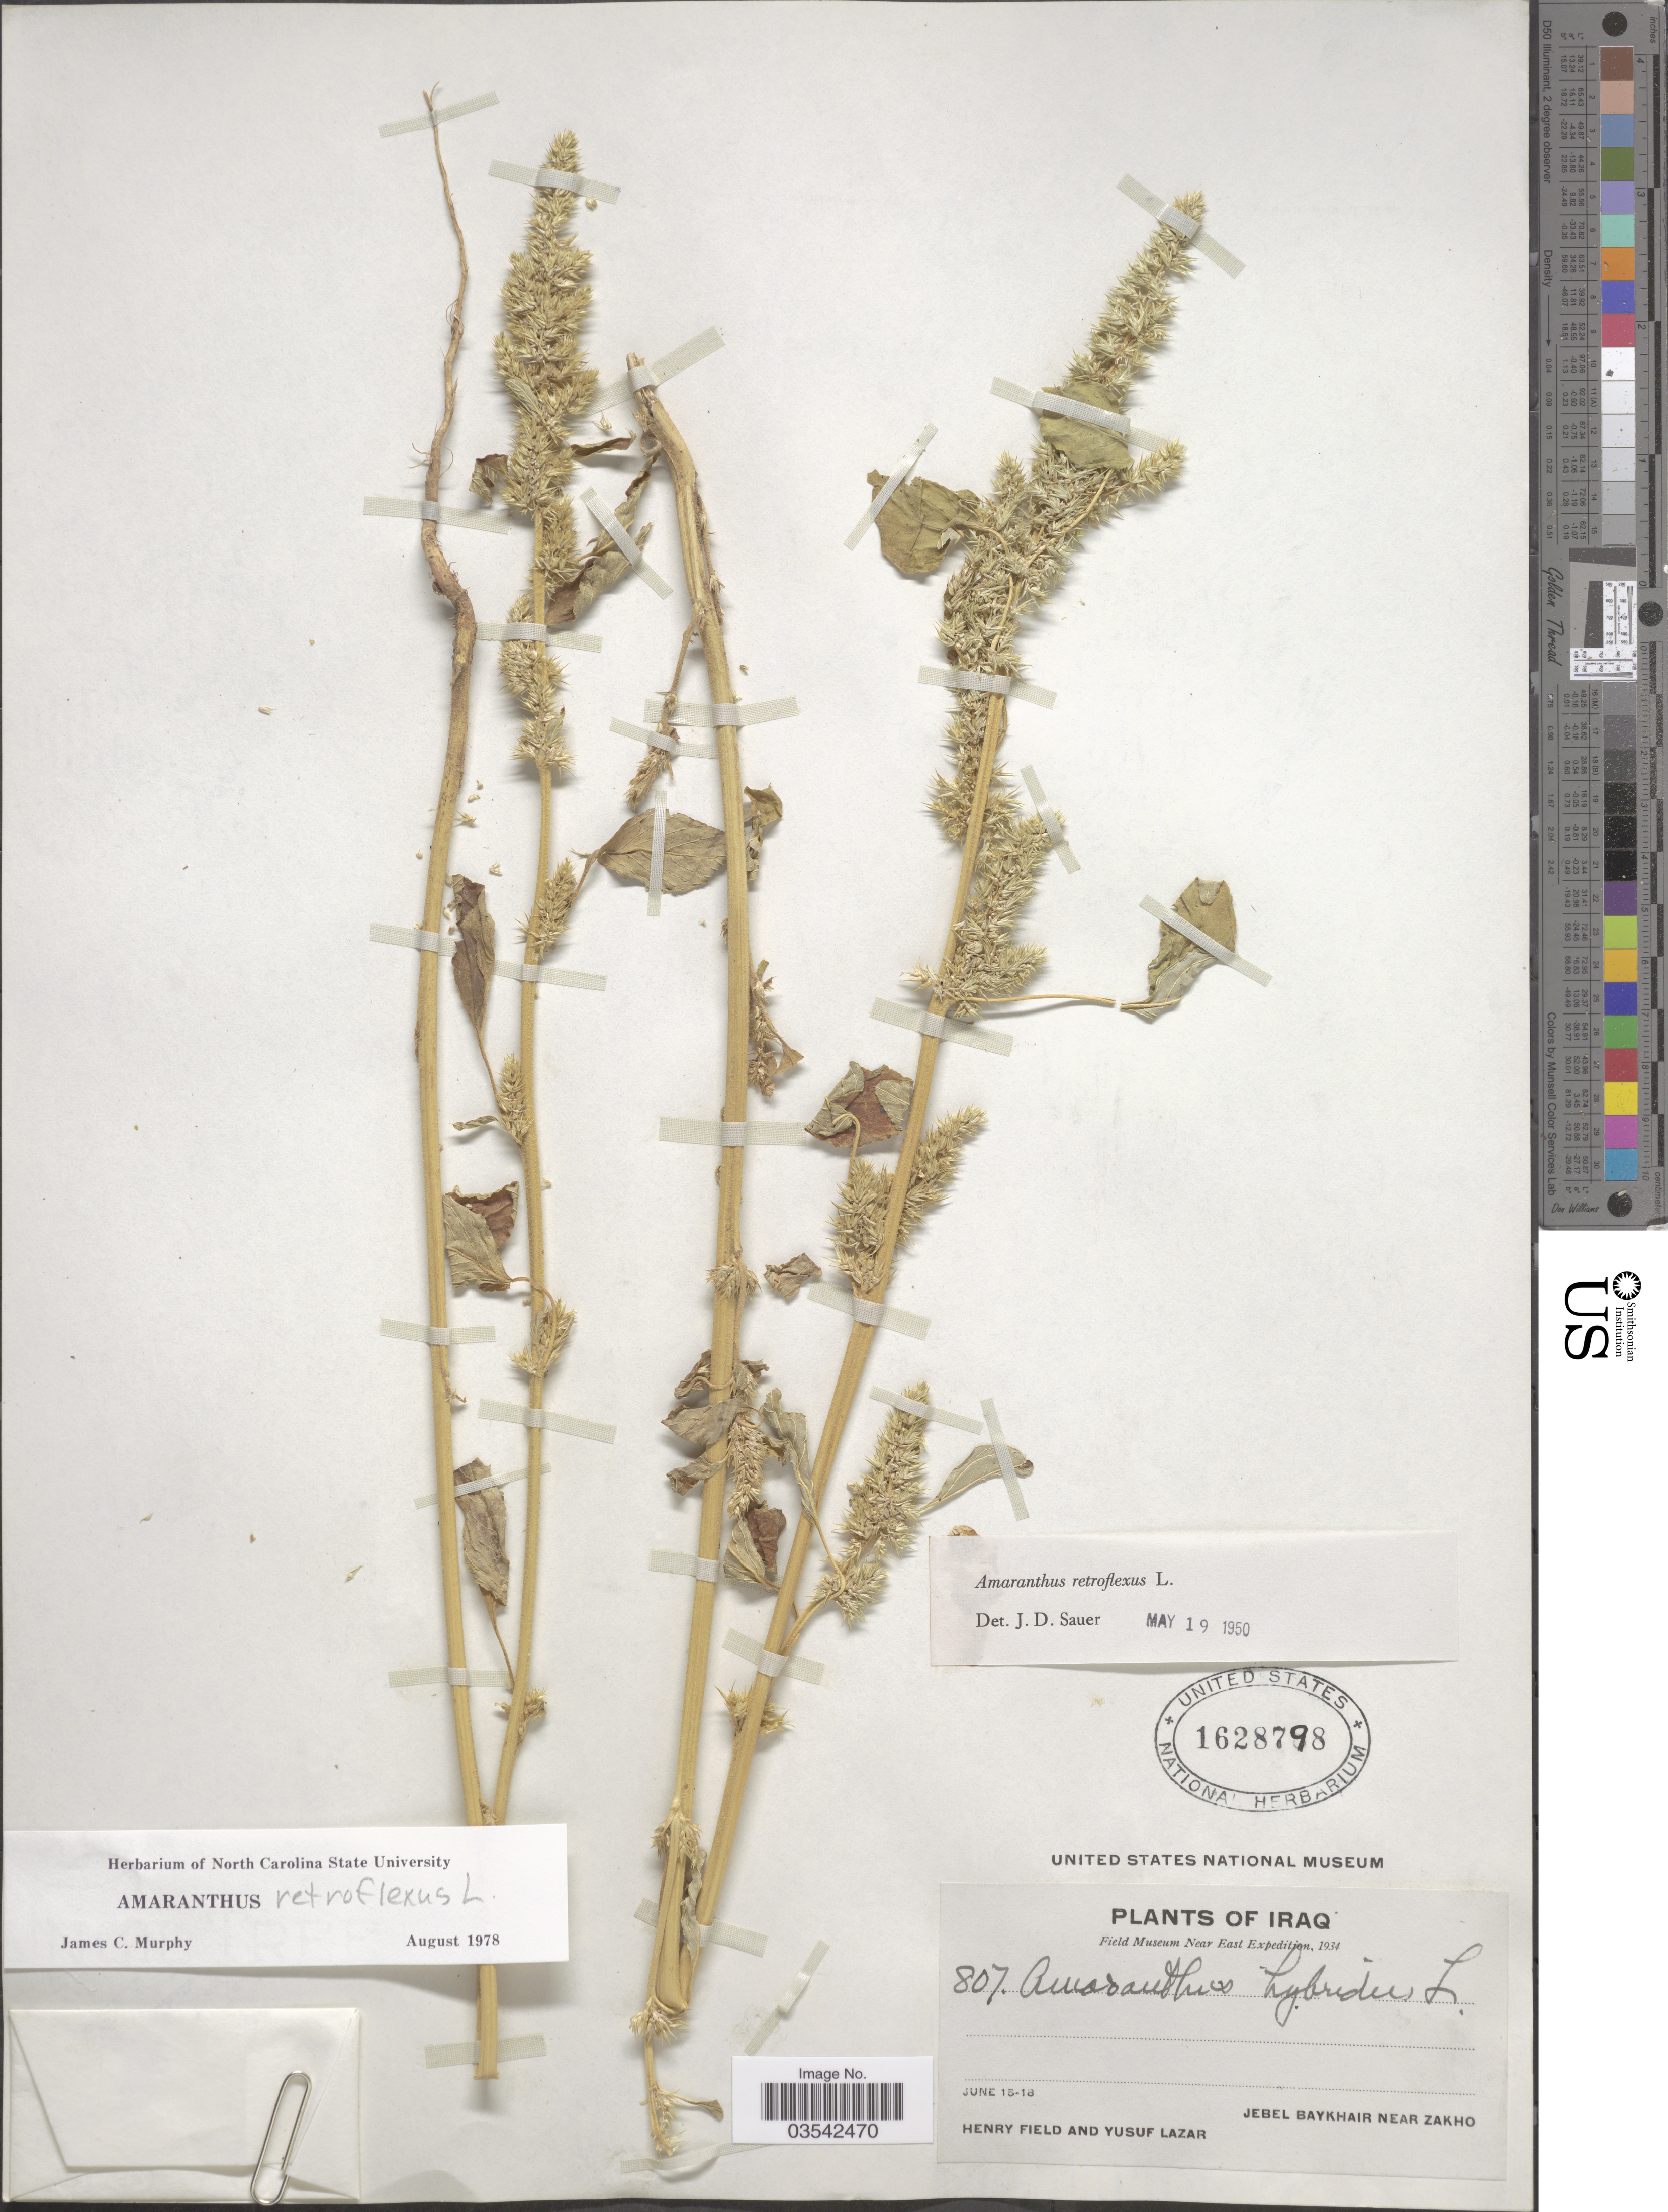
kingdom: Plantae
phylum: Tracheophyta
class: Magnoliopsida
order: Caryophyllales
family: Amaranthaceae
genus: Amaranthus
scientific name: Amaranthus retroflexus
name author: L.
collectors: H. Field & Y. Lazar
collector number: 807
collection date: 1934-06-15/1934-06-18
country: Iraq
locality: Jebel Baykhair near Zakho.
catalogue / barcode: US 1628798